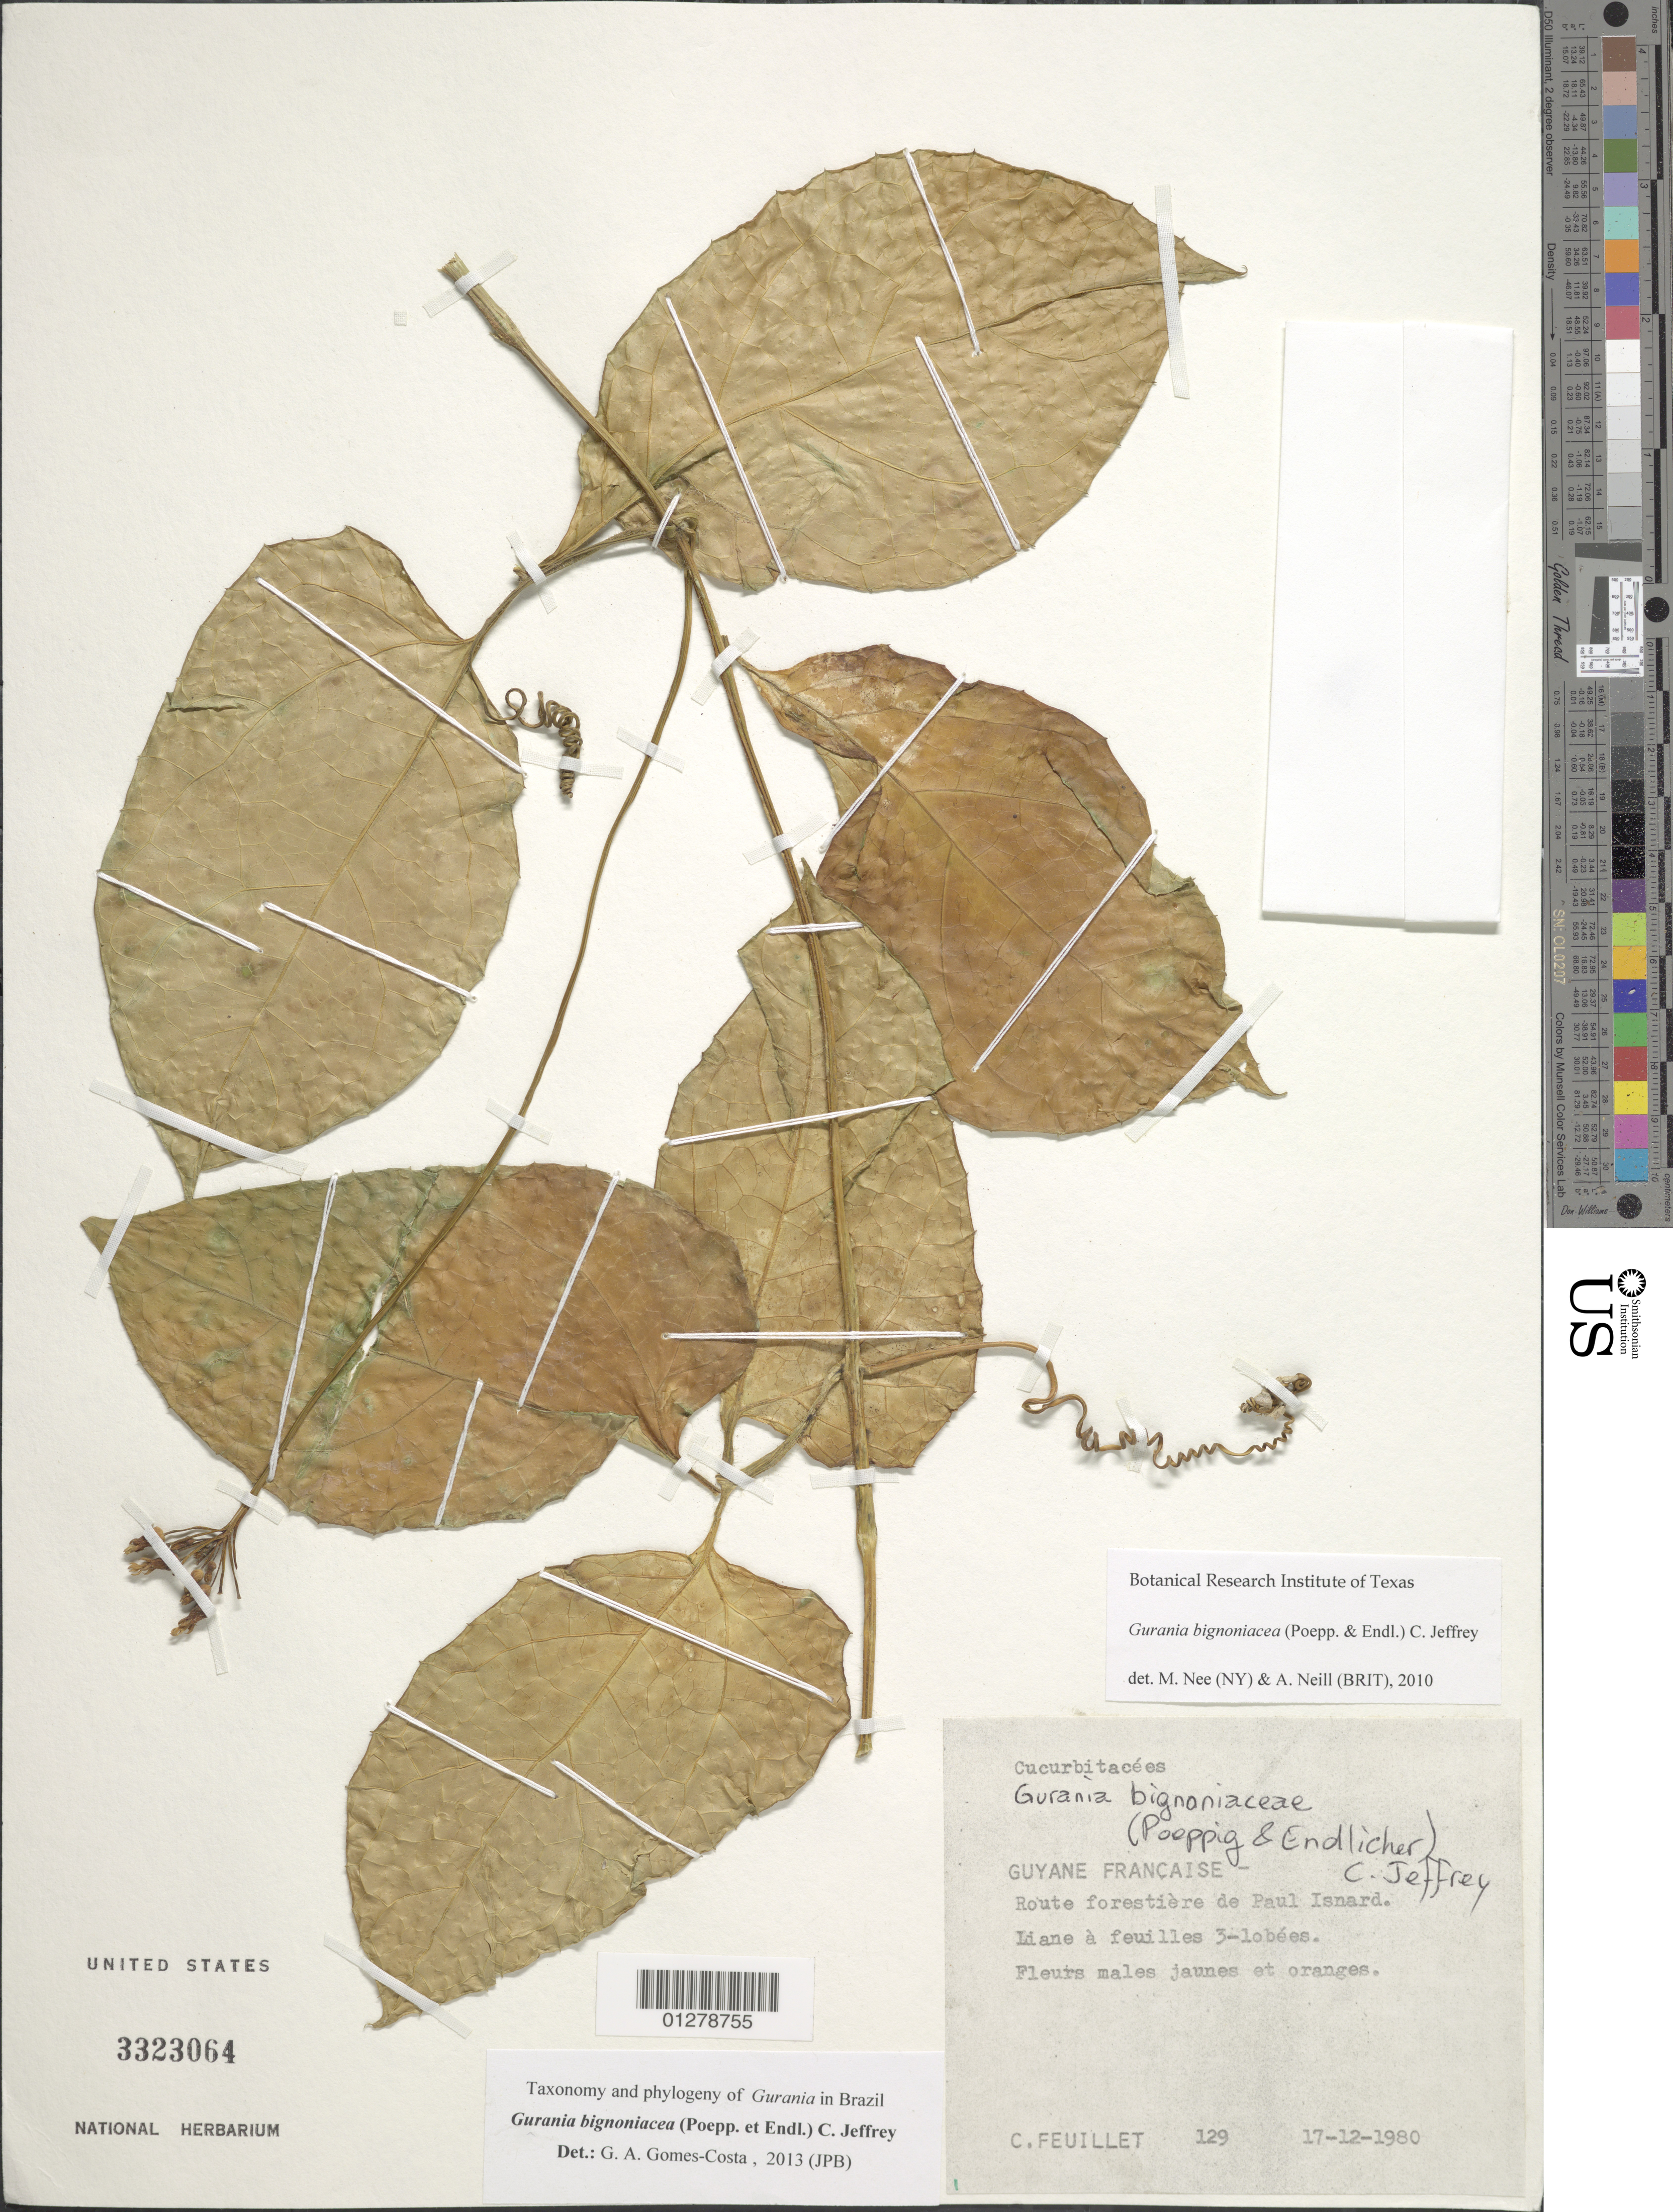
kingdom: Plantae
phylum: Tracheophyta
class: Magnoliopsida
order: Cucurbitales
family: Cucurbitaceae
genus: Gurania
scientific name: Gurania bignoniacea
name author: (Poepp. & Endl.) C. Jeffrey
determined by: Gomes-Costa, G. A.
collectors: C. Feuillet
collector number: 129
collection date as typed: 17 Dec 1980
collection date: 1980-12-17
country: French Guiana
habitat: foute forestiere de Paul Isnard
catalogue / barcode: US 3323064